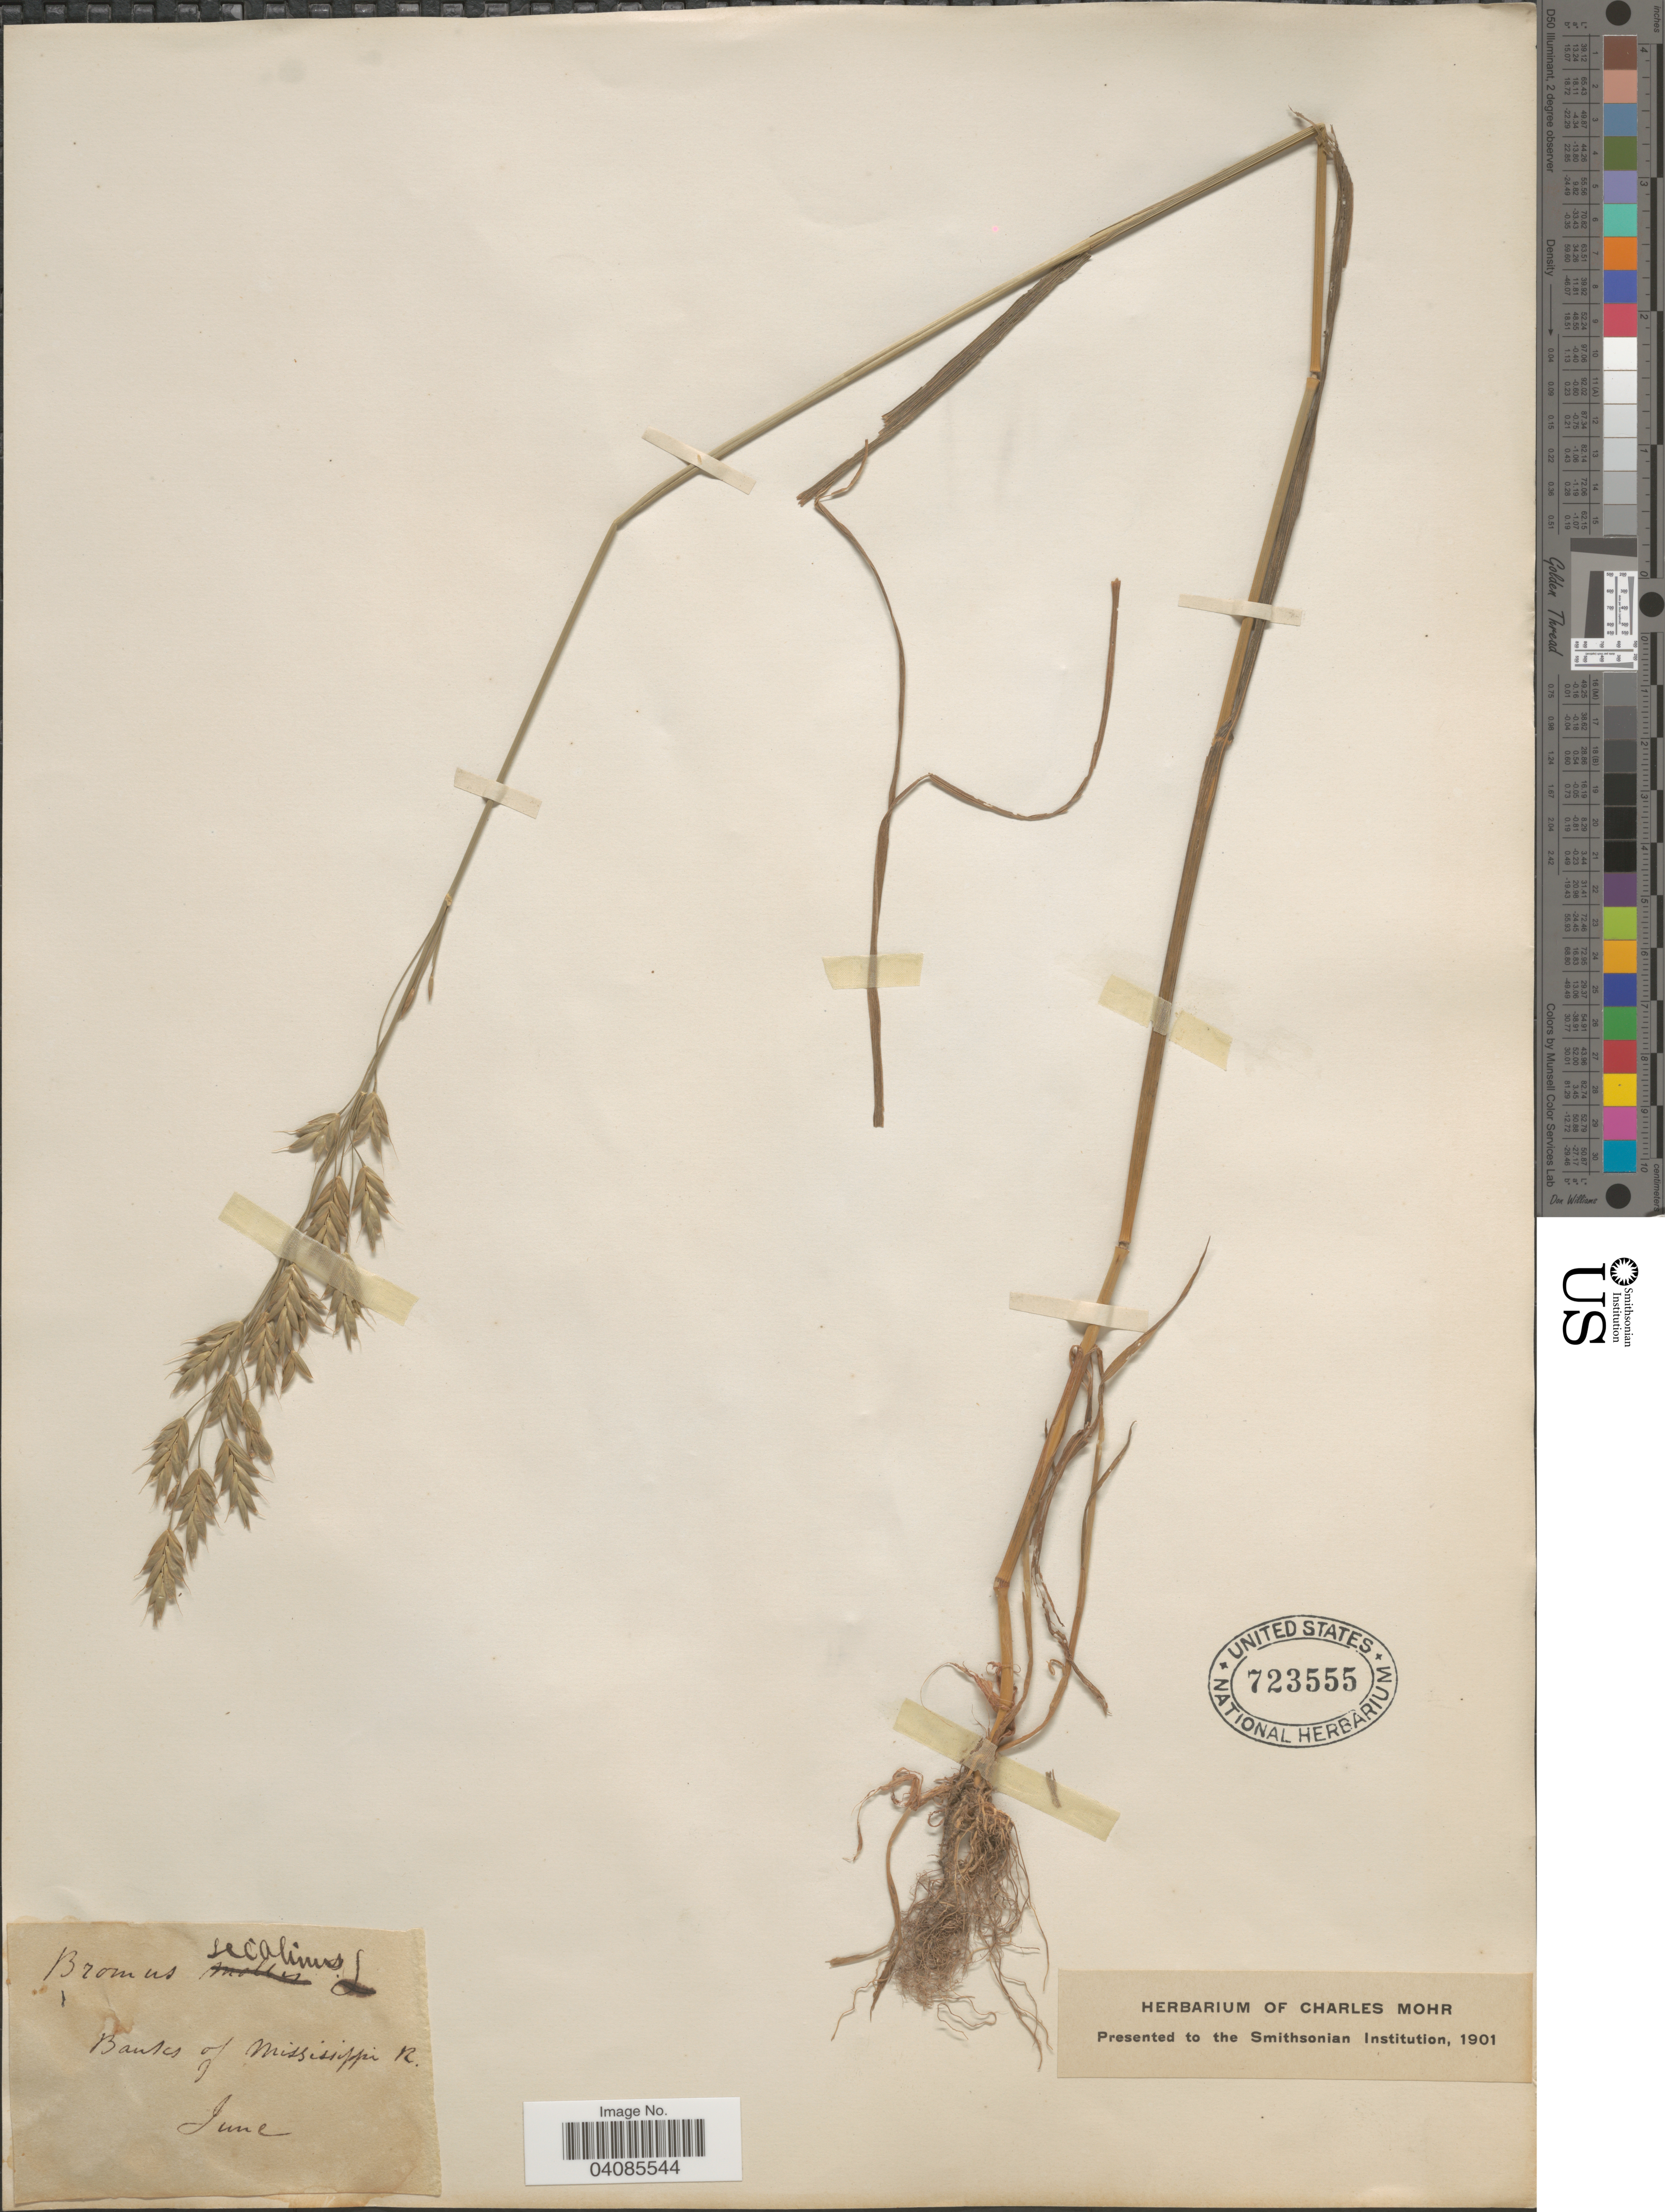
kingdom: Plantae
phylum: Tracheophyta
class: Liliopsida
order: Poales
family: Poaceae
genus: Bromus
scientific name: Bromus secalinus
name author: L.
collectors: ex herb. Charles Mohr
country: United States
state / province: Mississippi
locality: Banks of Mississippi R.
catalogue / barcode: US 723555